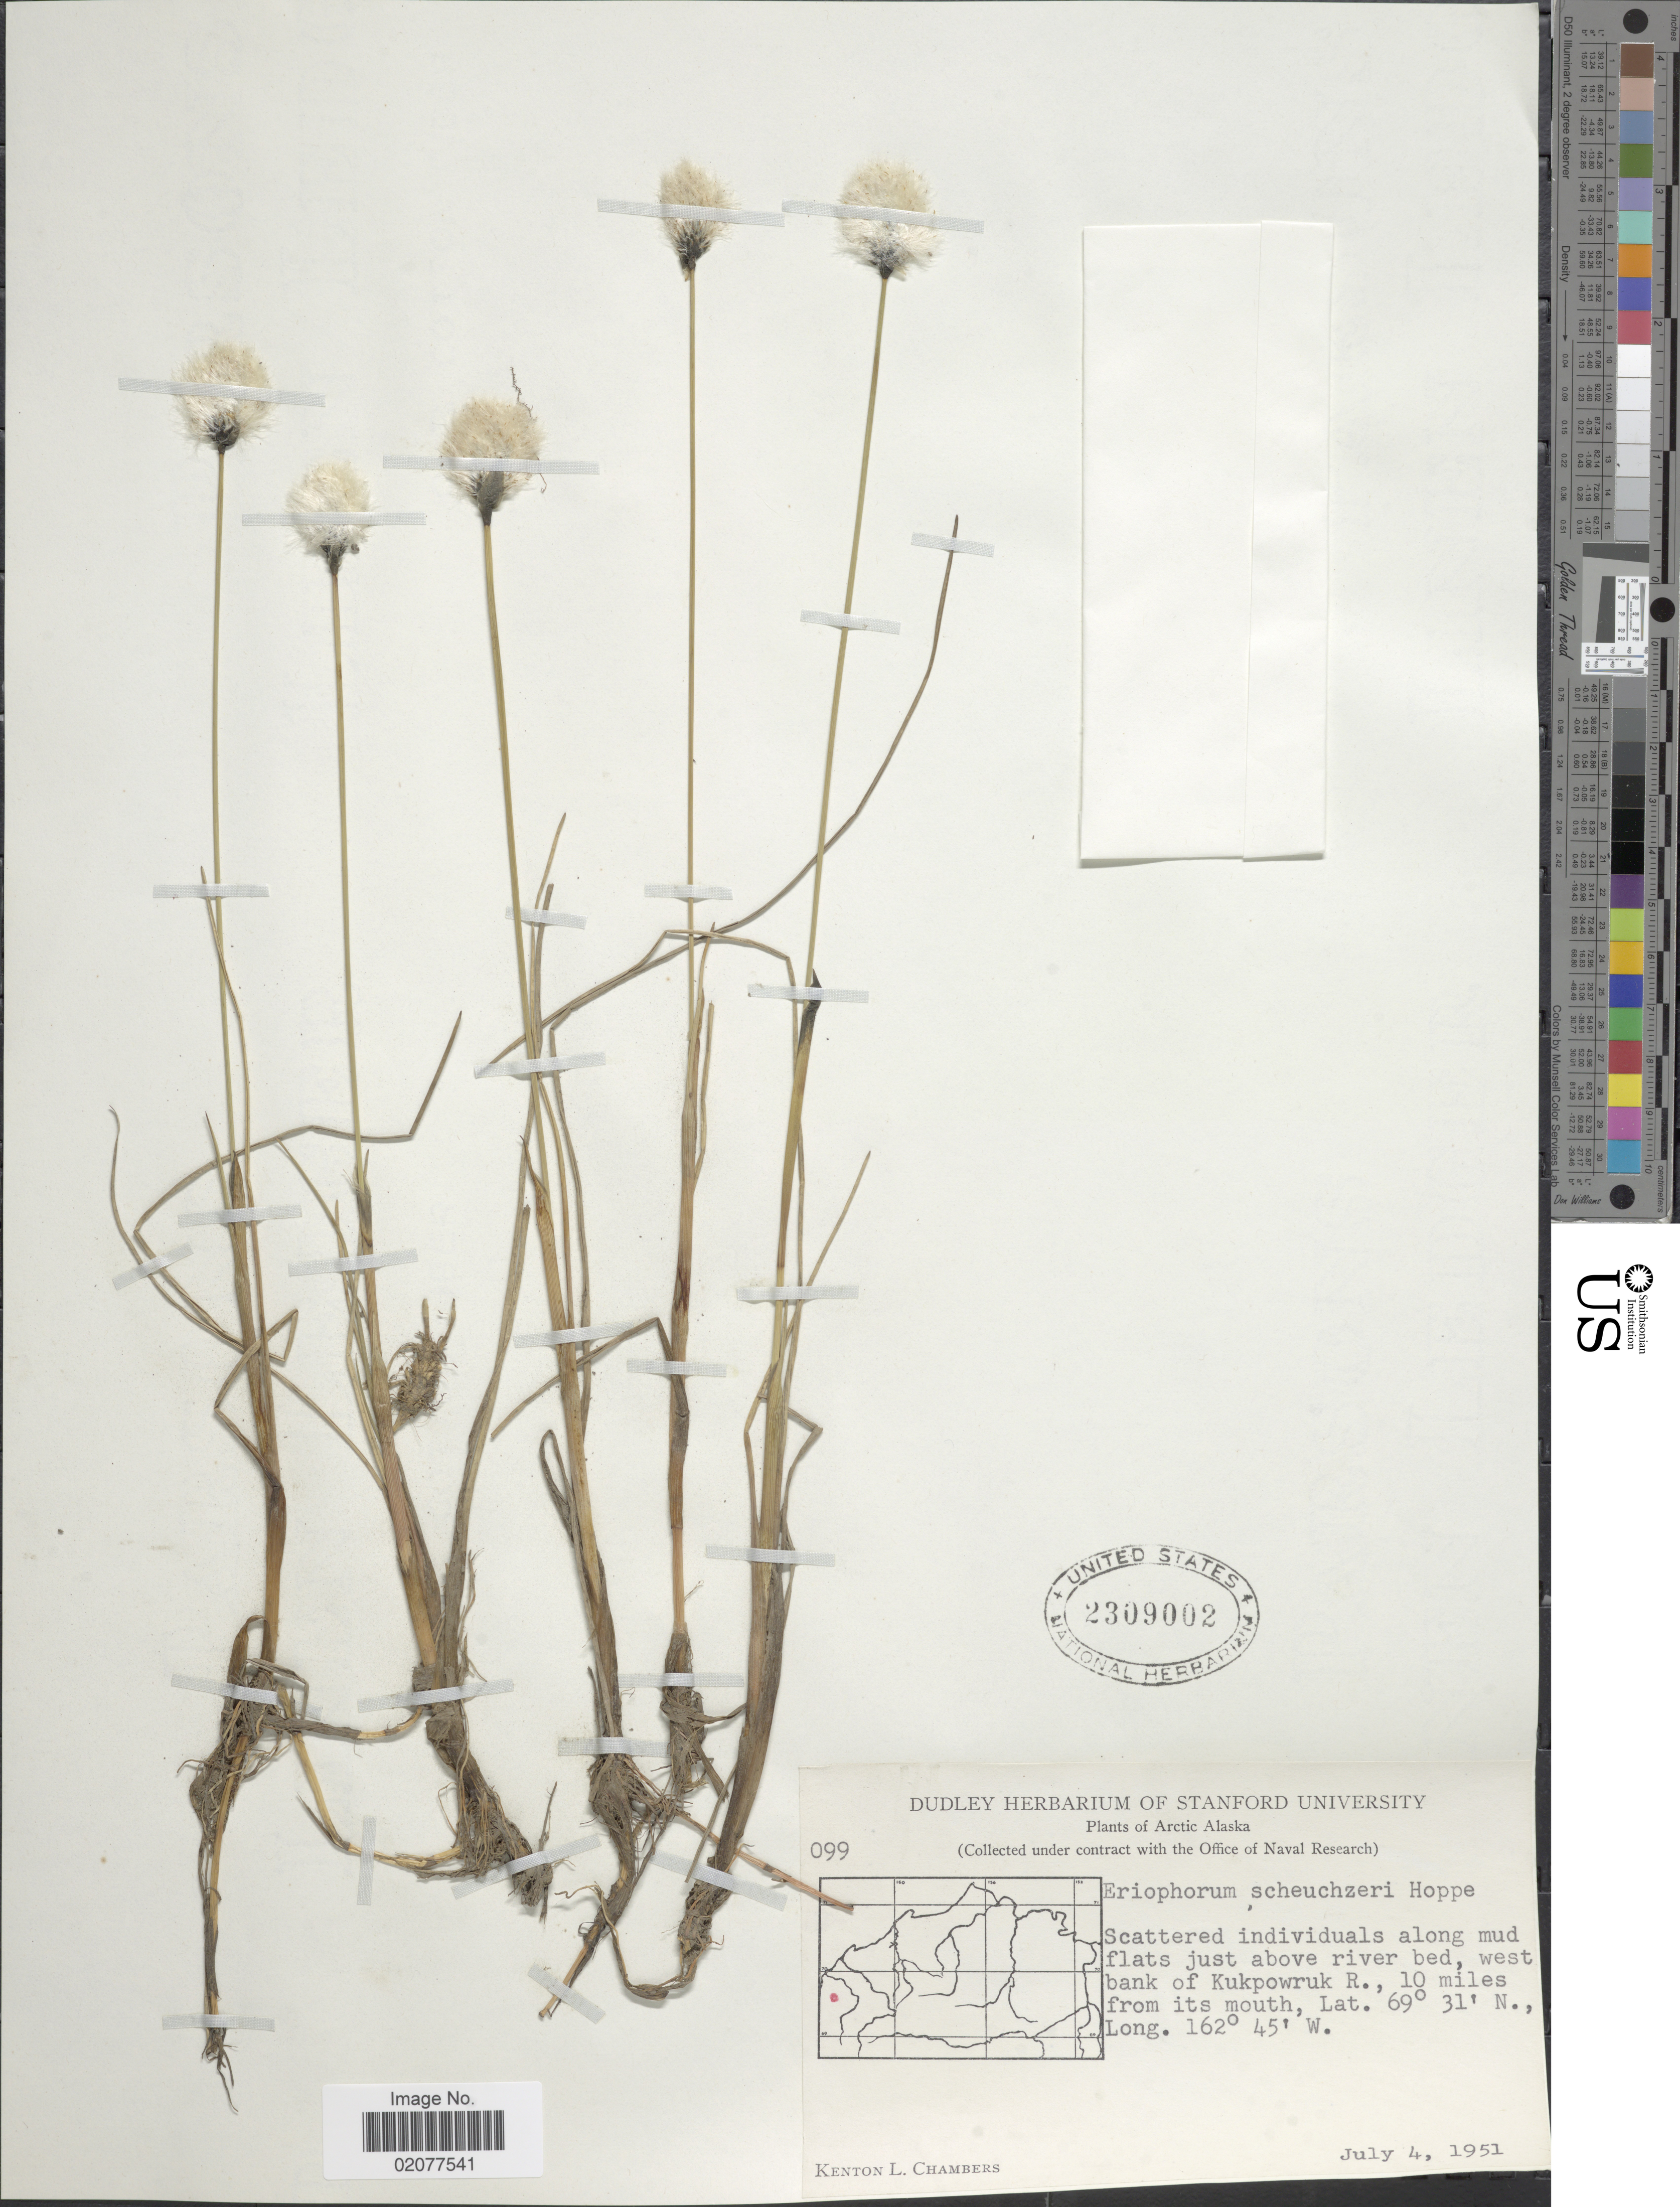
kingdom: Plantae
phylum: Tracheophyta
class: Liliopsida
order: Poales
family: Cyperaceae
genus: Eriophorum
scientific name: Eriophorum scheuchzeri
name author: Hoppe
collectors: K. L. Chambers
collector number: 099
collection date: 1951-07-04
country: United States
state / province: Alaska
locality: Arctic Alaska. Along mud flats just above river bed, west bank of Kukpowruk R. 10 miles from its mouth .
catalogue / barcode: US 2309002